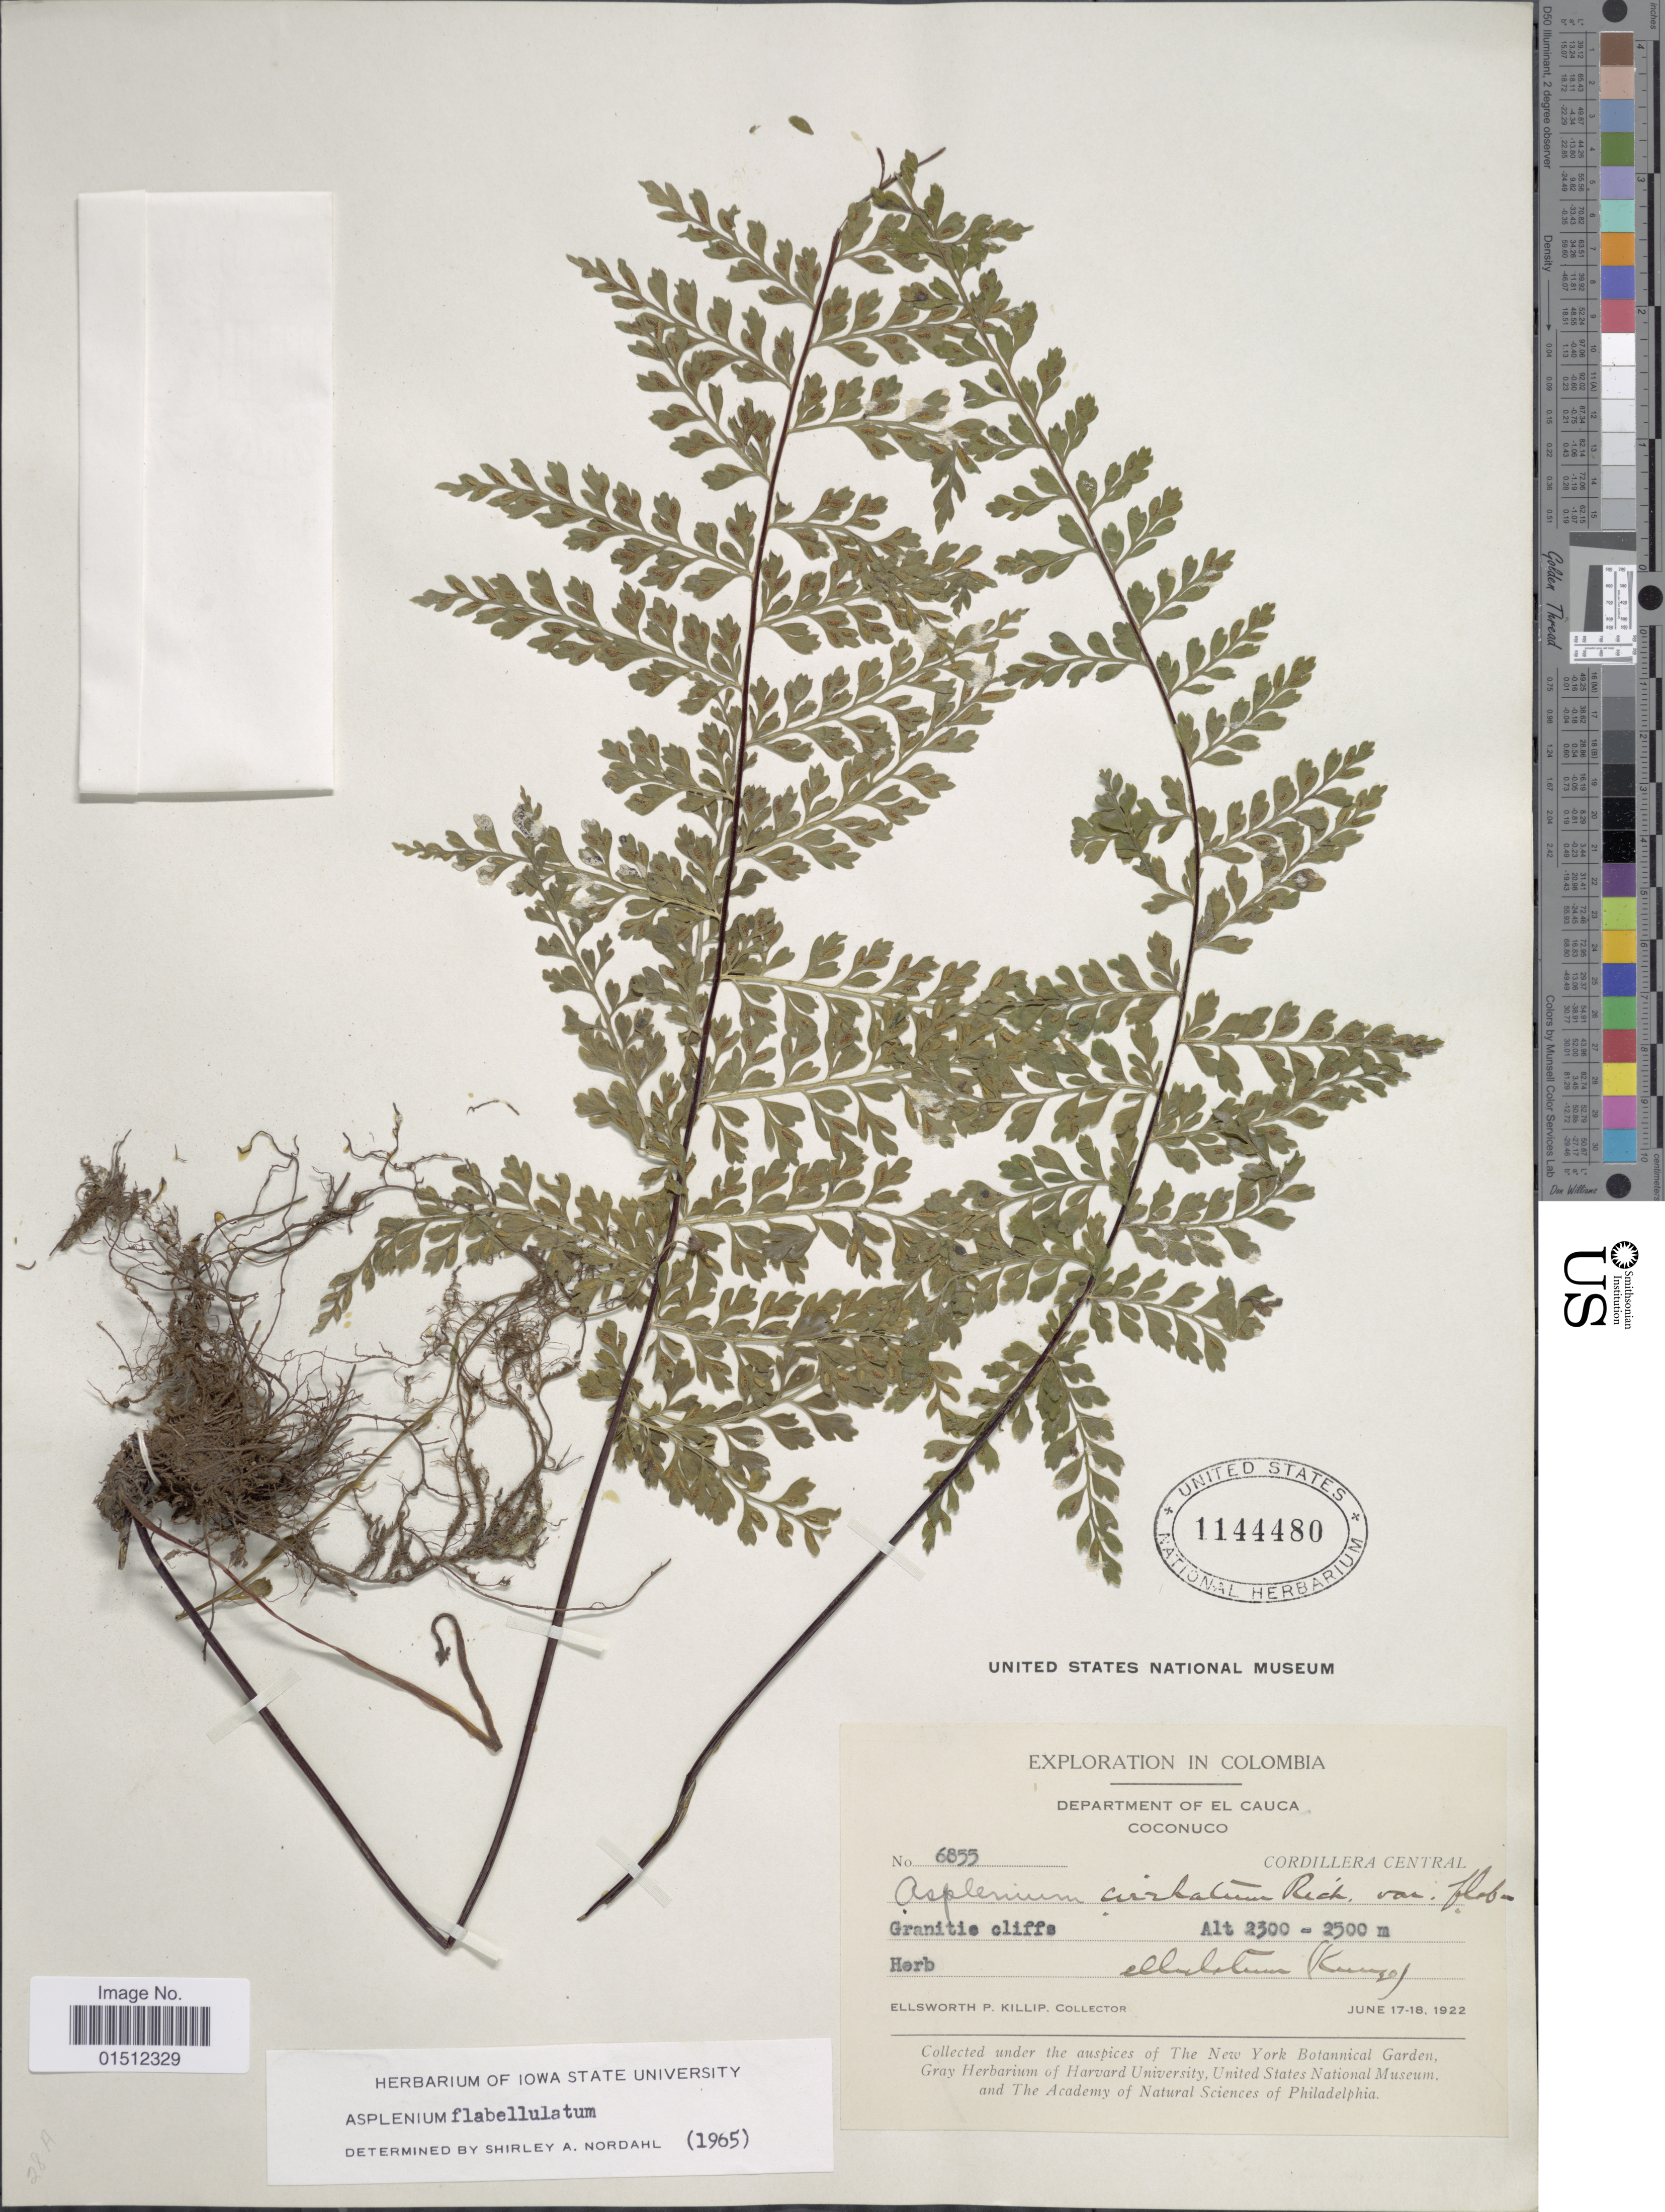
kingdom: Plantae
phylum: Tracheophyta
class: Polypodiopsida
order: Polypodiales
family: Aspleniaceae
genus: Asplenium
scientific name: Asplenium radicans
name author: L.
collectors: E. P. Killip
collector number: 6855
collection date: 1922-06-17/1922-06-18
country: Colombia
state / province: Cauca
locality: Colombia, Department of El Cauca. Coconuco. Cordeillera Central.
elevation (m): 2300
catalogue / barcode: US 1144480